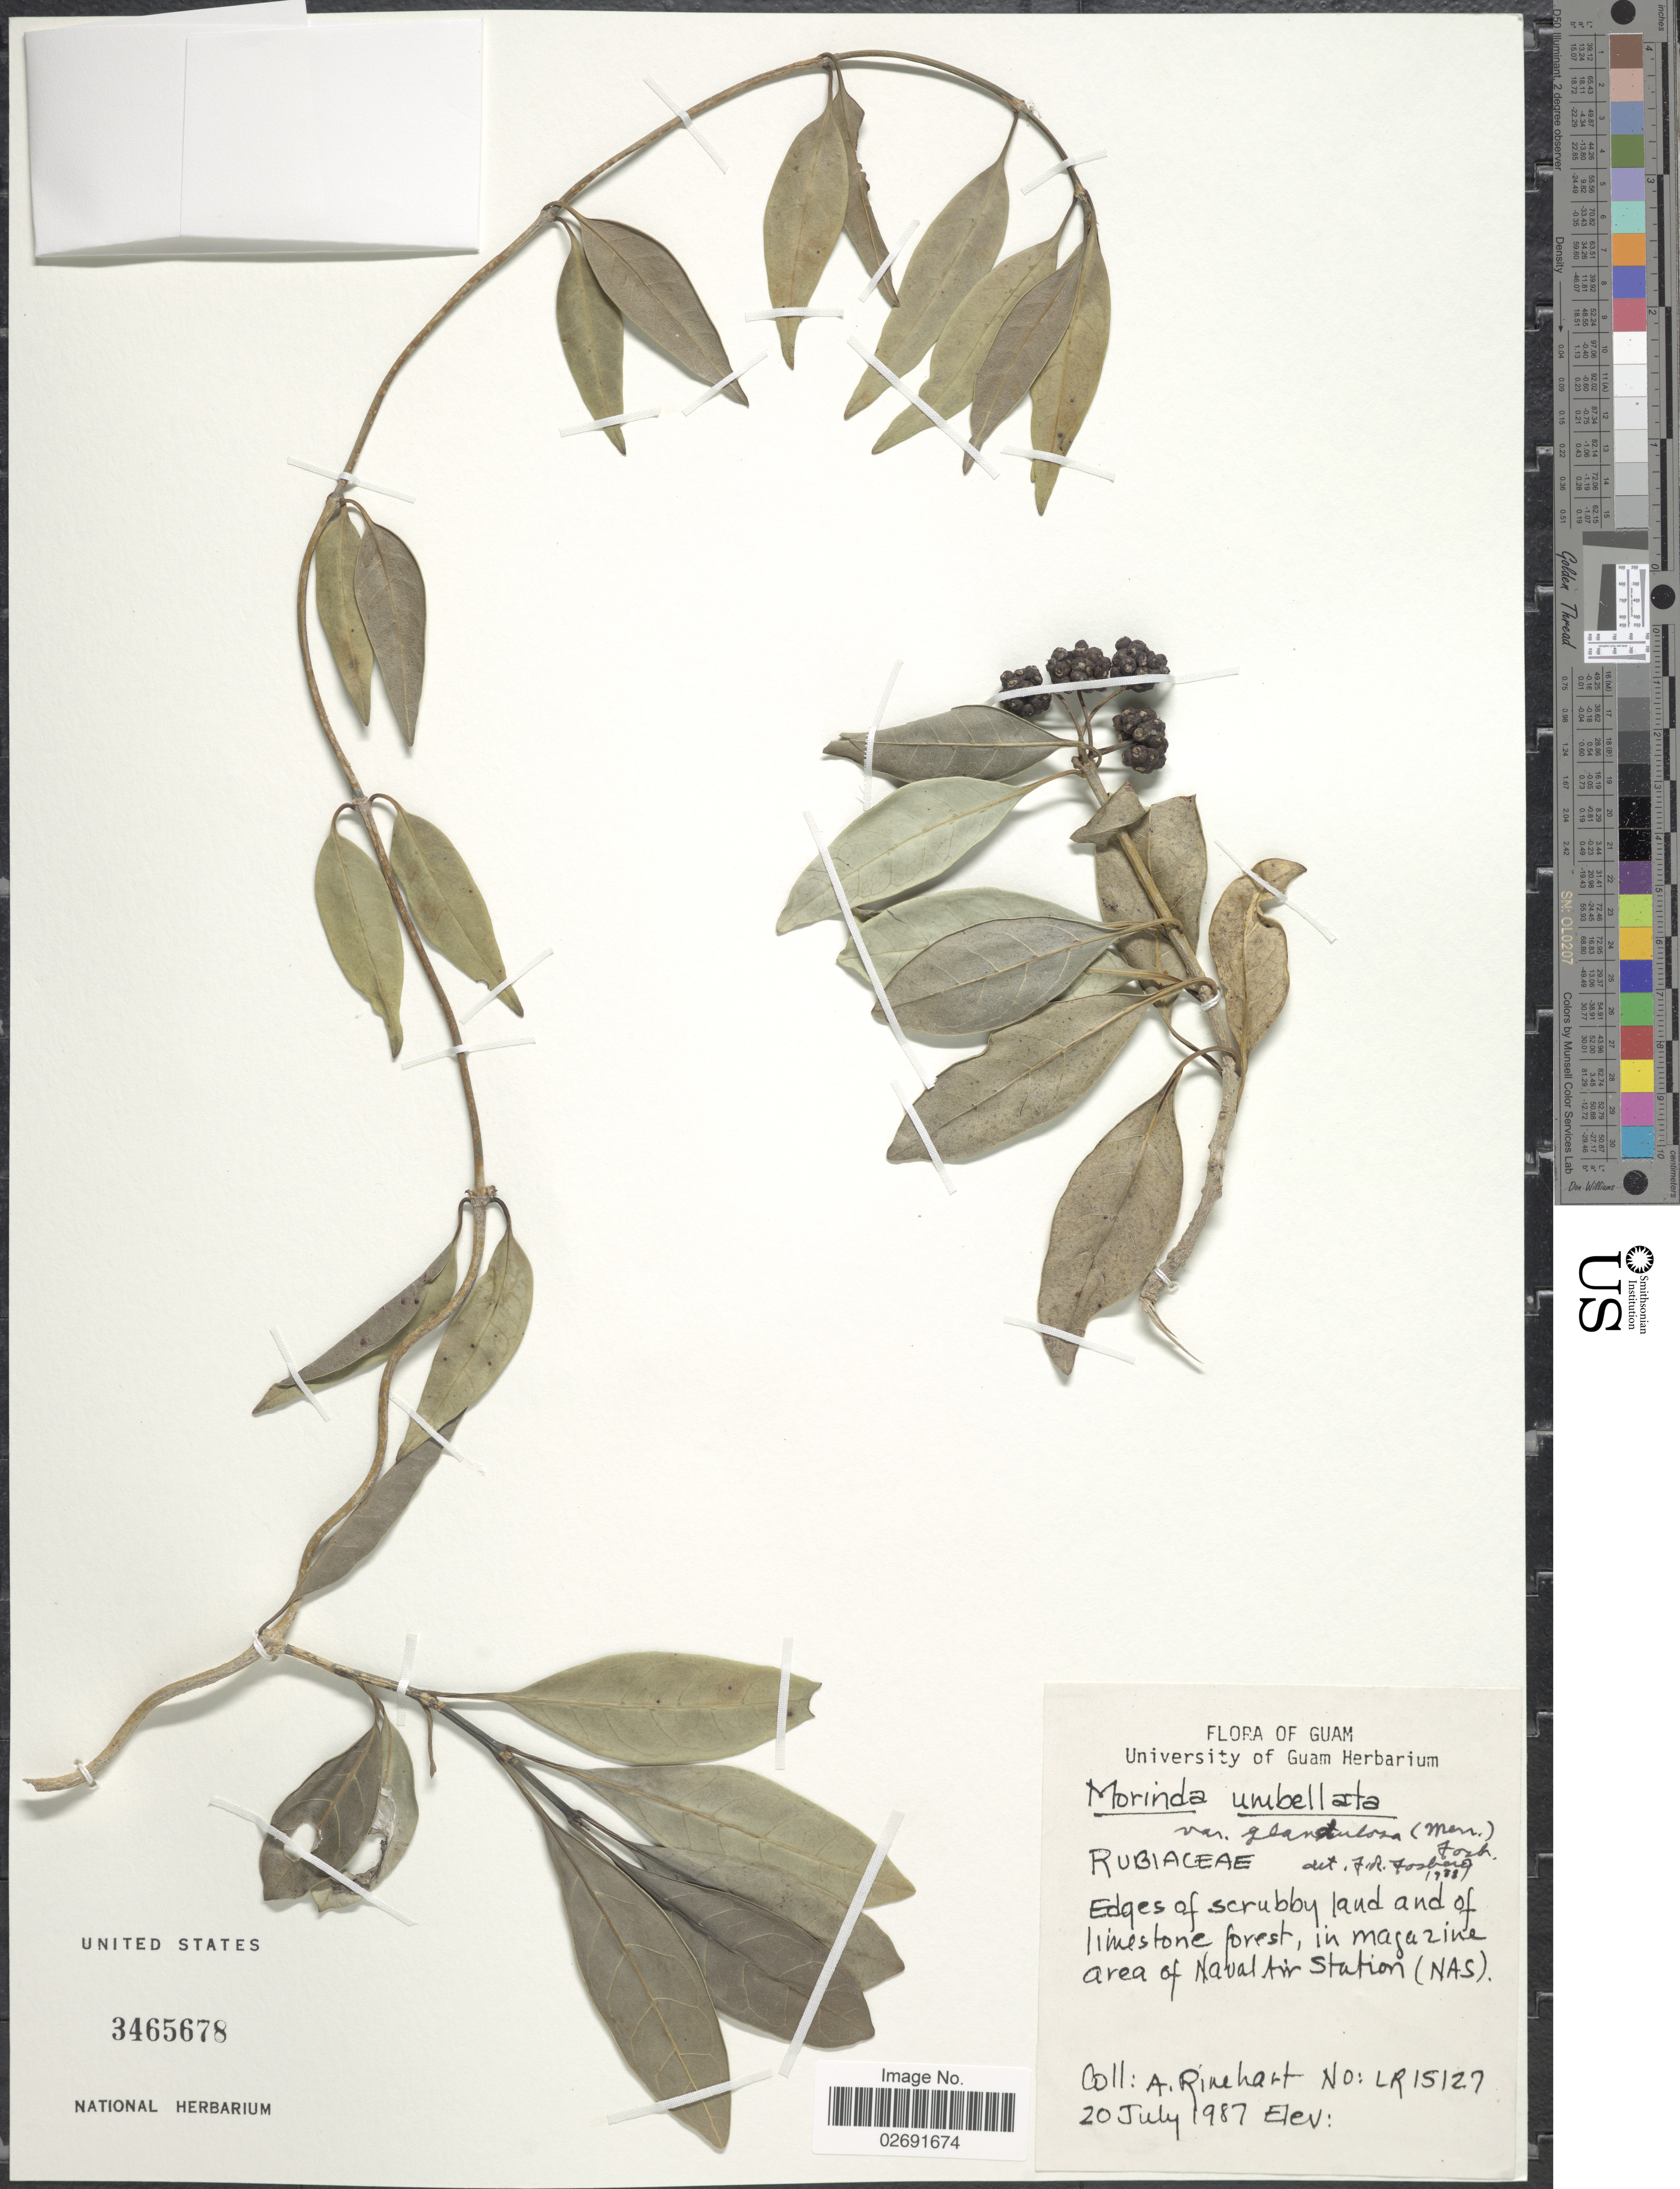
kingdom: Plantae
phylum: Tracheophyta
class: Magnoliopsida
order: Gentianales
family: Rubiaceae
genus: Gynochthodes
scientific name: Gynochthodes myrtifolia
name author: (A. Gray) Razafim. & B. Bremer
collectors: A. Rinehart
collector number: LR15127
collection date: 1987-07-20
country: Guam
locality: Edges of scrubby land and of limestone forest, in magazine area of Naval air Station (NAS)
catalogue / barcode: US 3465678